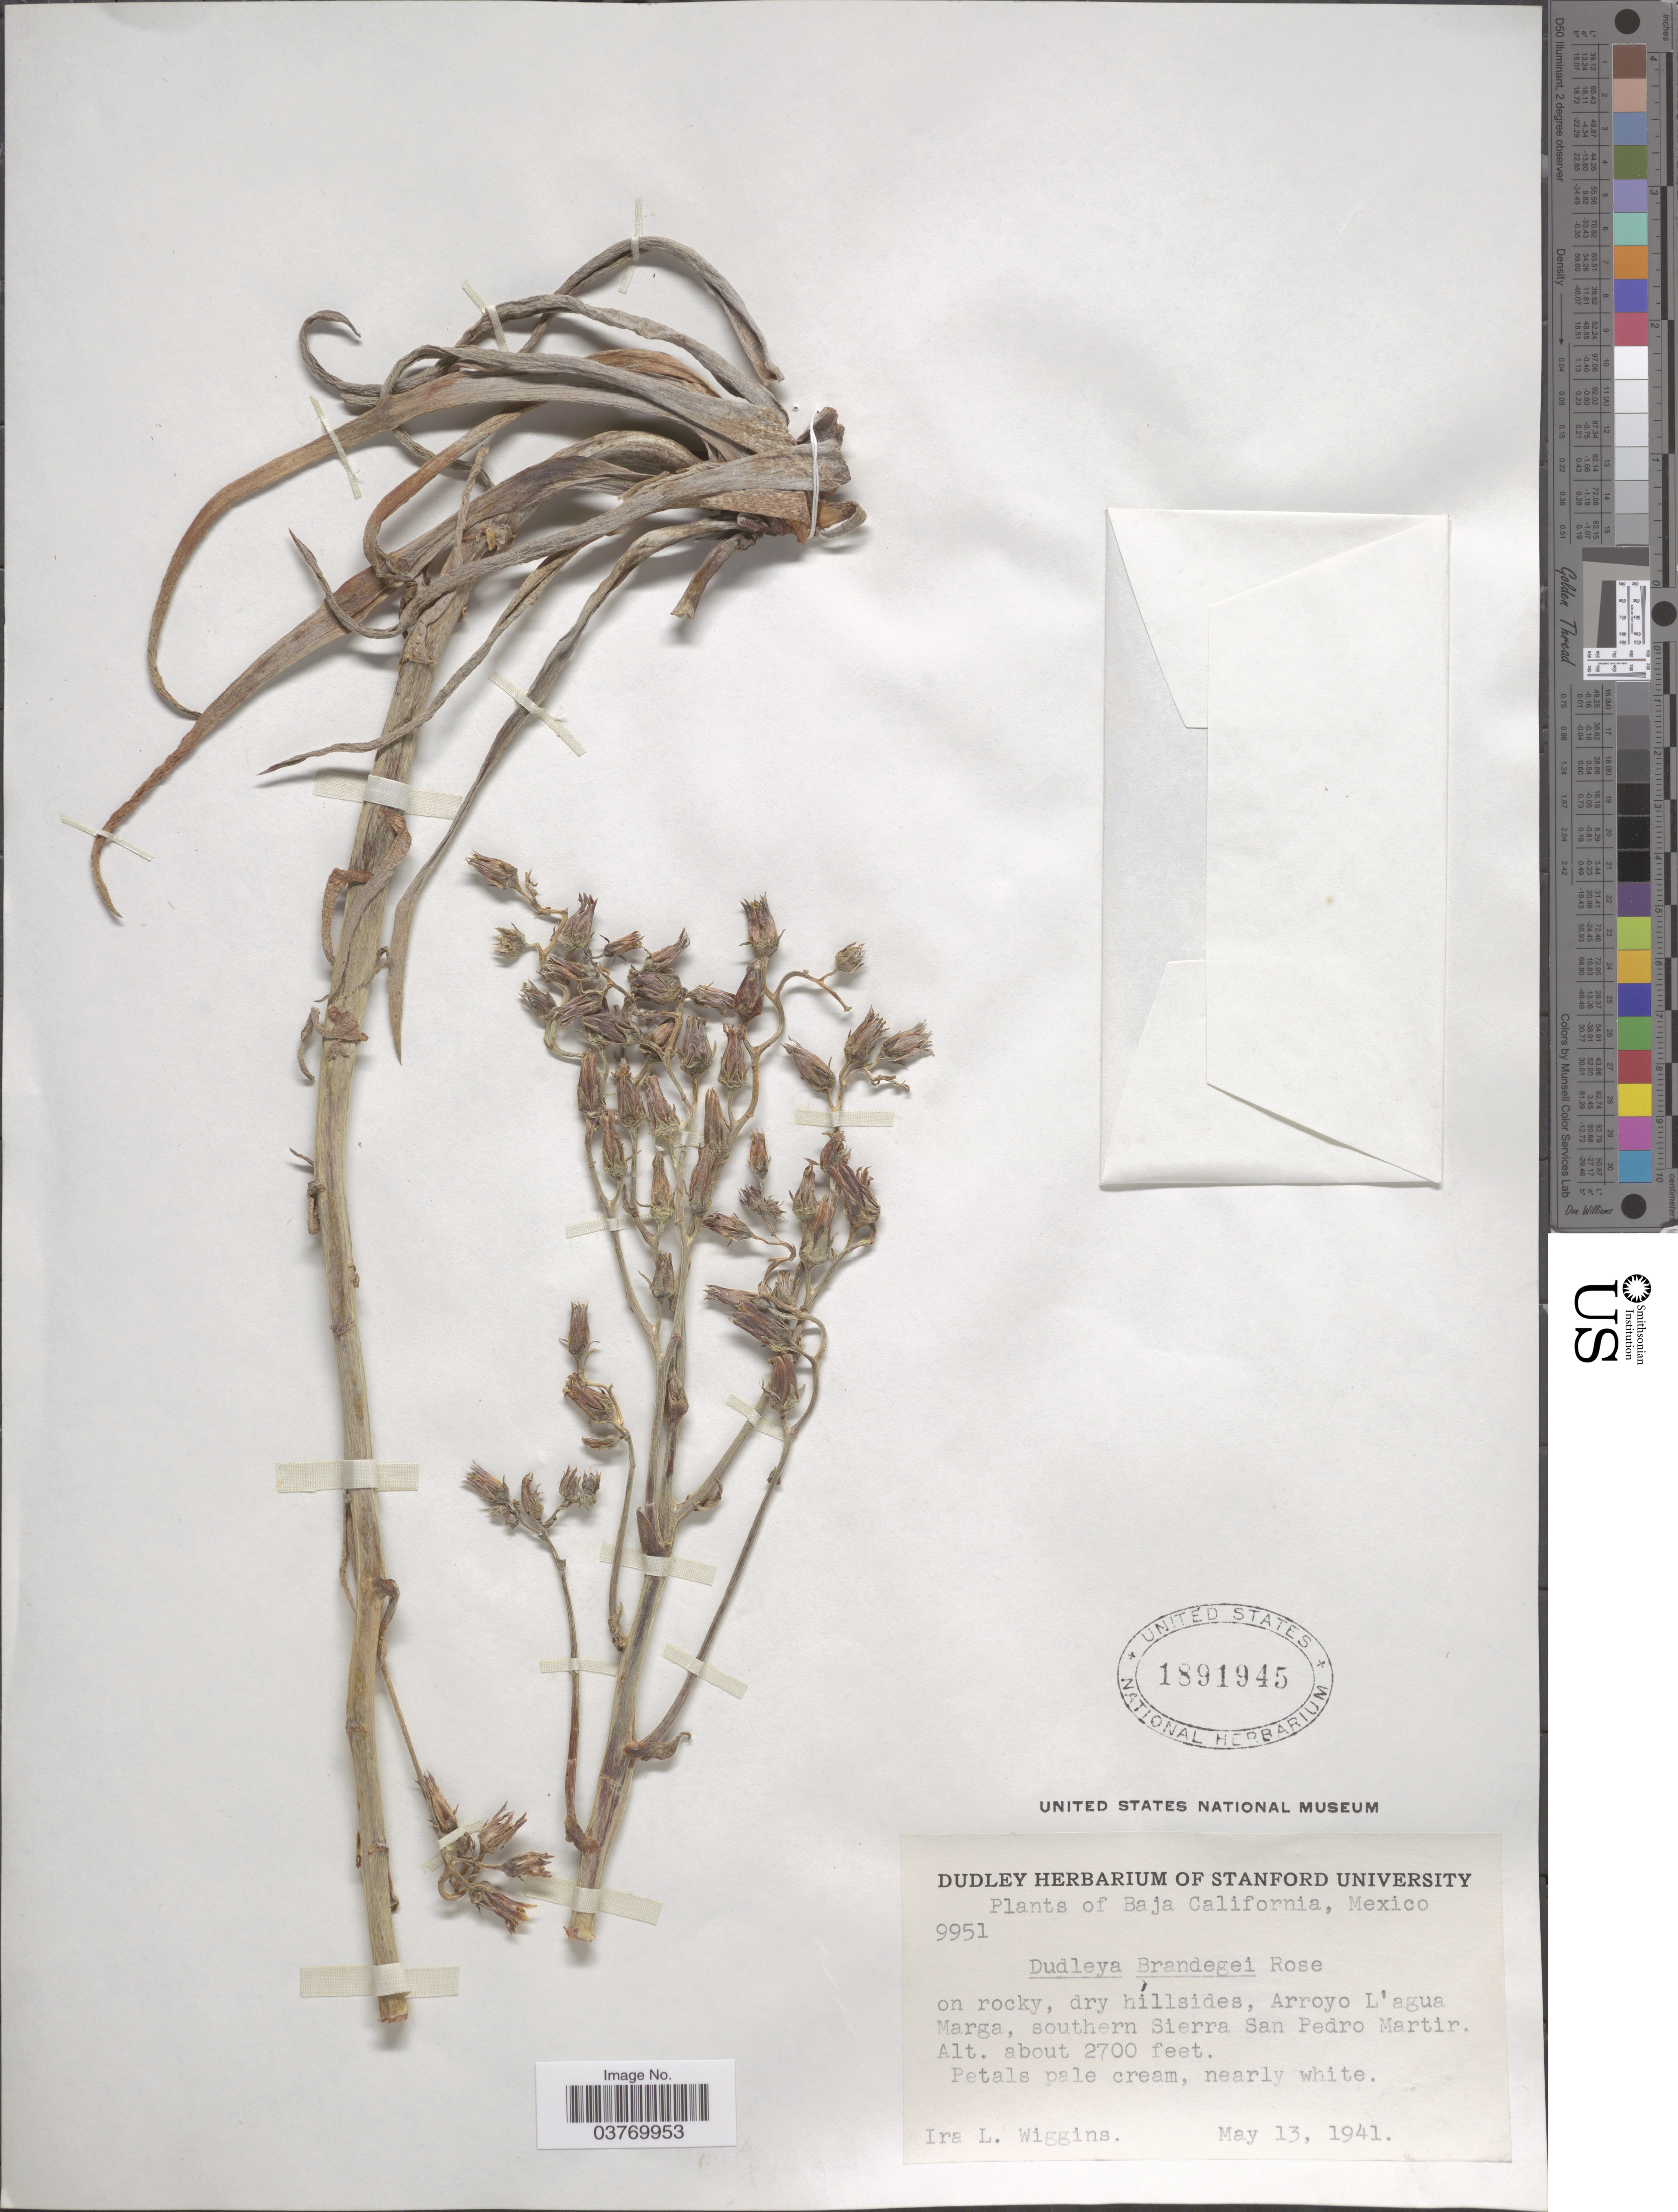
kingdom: Plantae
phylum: Tracheophyta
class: Magnoliopsida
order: Saxifragales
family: Crassulaceae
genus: Dudleya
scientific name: Dudleya brandegei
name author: Rose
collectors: I. L. Wiggins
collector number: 9951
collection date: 1941-05-13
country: Mexico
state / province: Baja California Sur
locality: On rocky, dry hillslides, Arroyo L' agua Marga, southern Sierra San Pedro Martir.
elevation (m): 823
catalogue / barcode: US 1891945